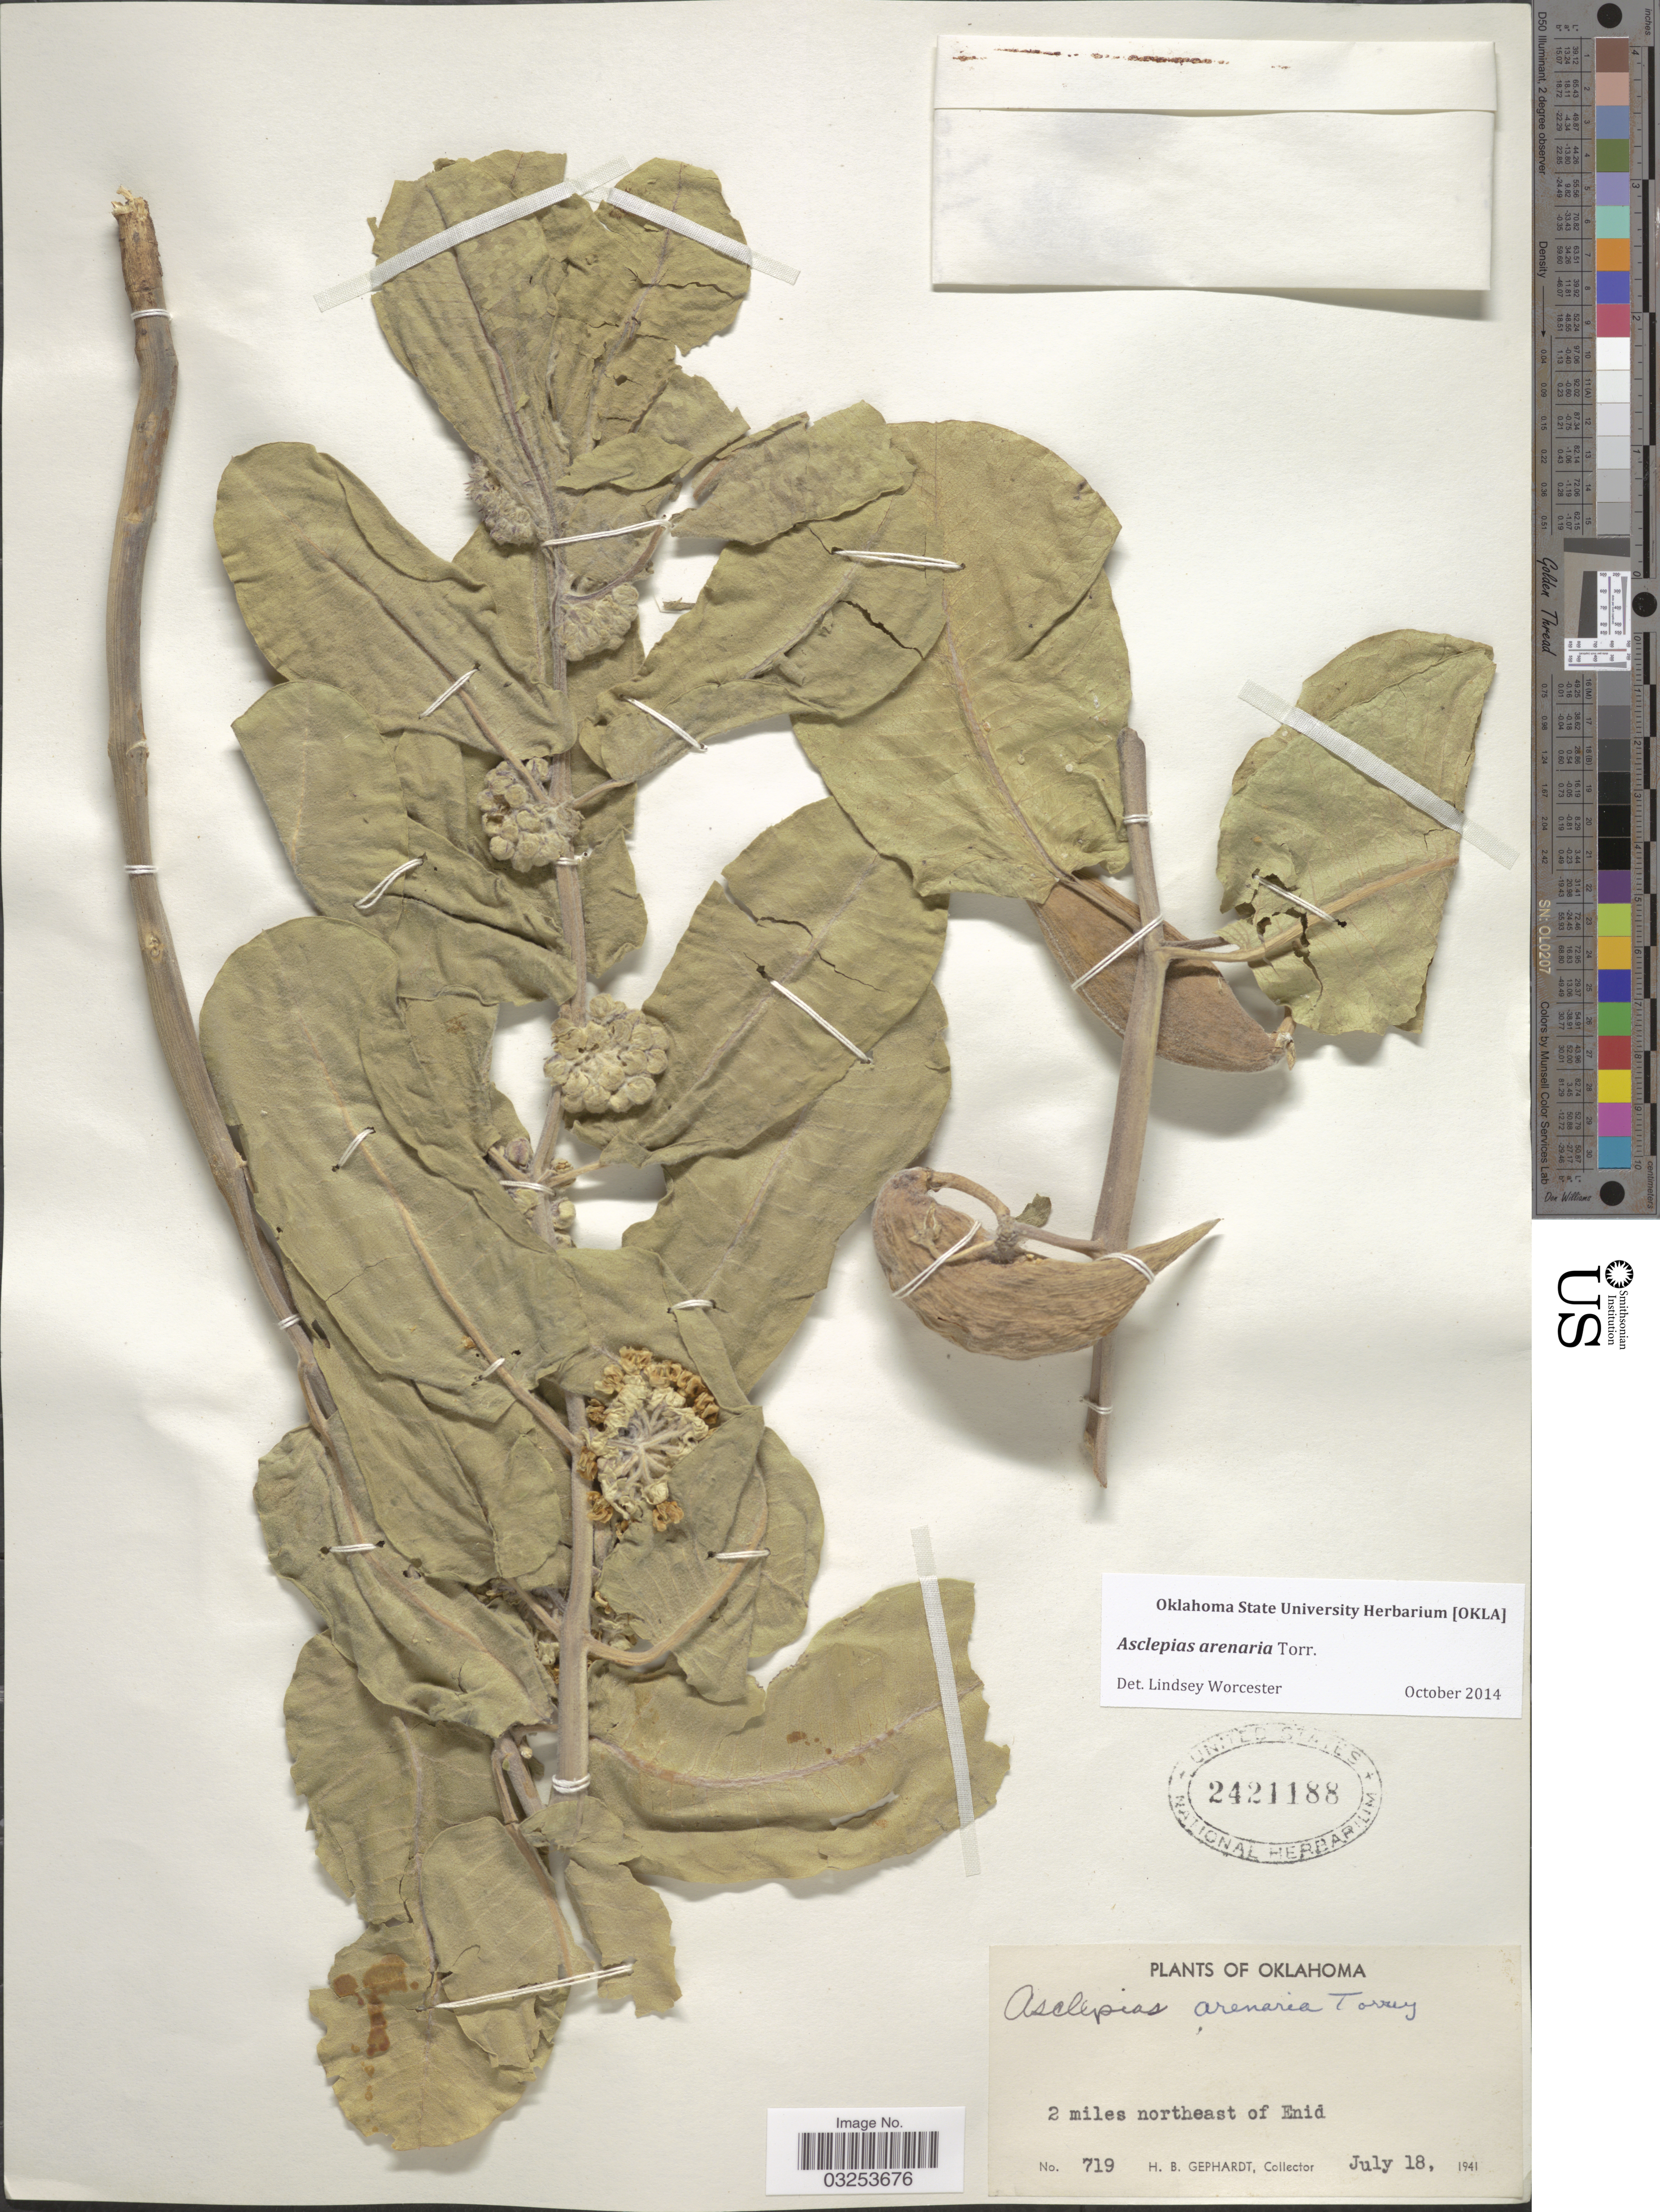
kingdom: Plantae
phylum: Tracheophyta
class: Magnoliopsida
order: Gentianales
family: Apocynaceae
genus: Asclepias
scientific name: Asclepias arenaria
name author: Torr.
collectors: H. Gephardt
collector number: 719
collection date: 1941-07-18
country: United States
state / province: Oklahoma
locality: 2 miles northeast of Enid.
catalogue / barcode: US 2421188